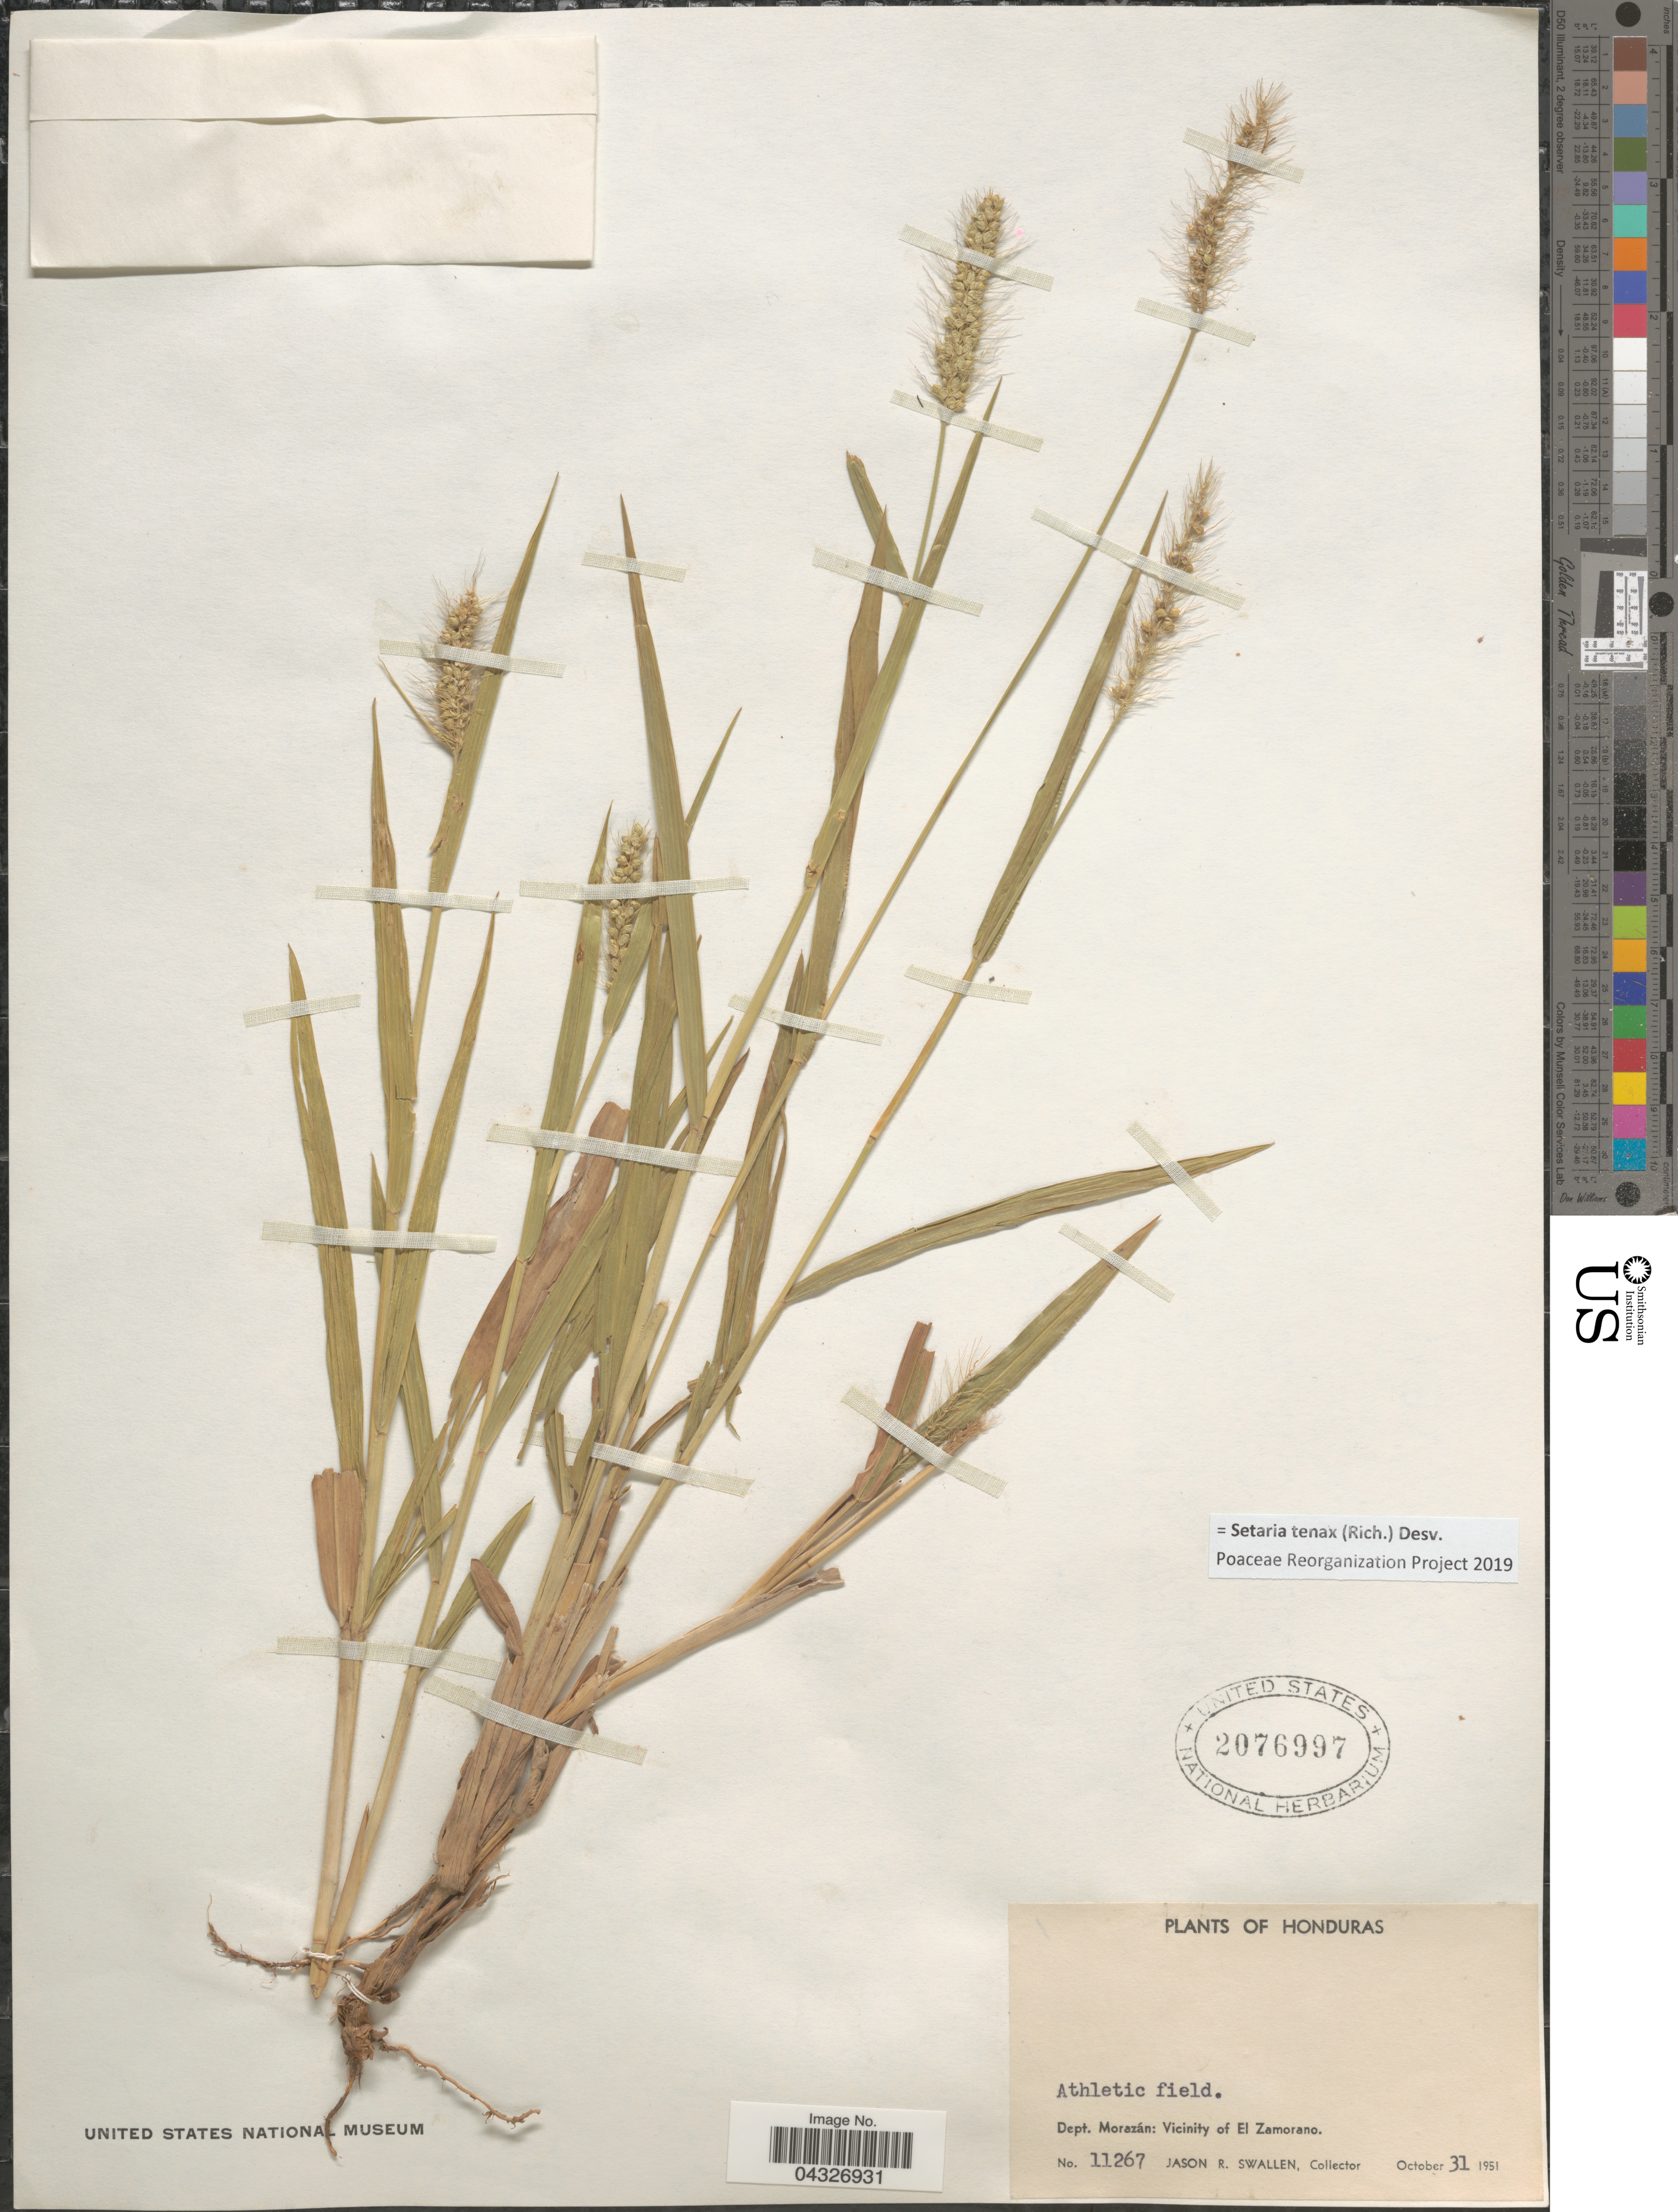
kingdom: Plantae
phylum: Tracheophyta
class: Liliopsida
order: Poales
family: Poaceae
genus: Setaria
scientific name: Setaria tenax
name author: (Rich.) Desv.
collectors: J. R. Swallen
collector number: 11267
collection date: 1951-10-31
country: Honduras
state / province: Fco. Morazán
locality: Dept. Morazán: Vicinity of El Zamorano.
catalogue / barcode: US 2076997